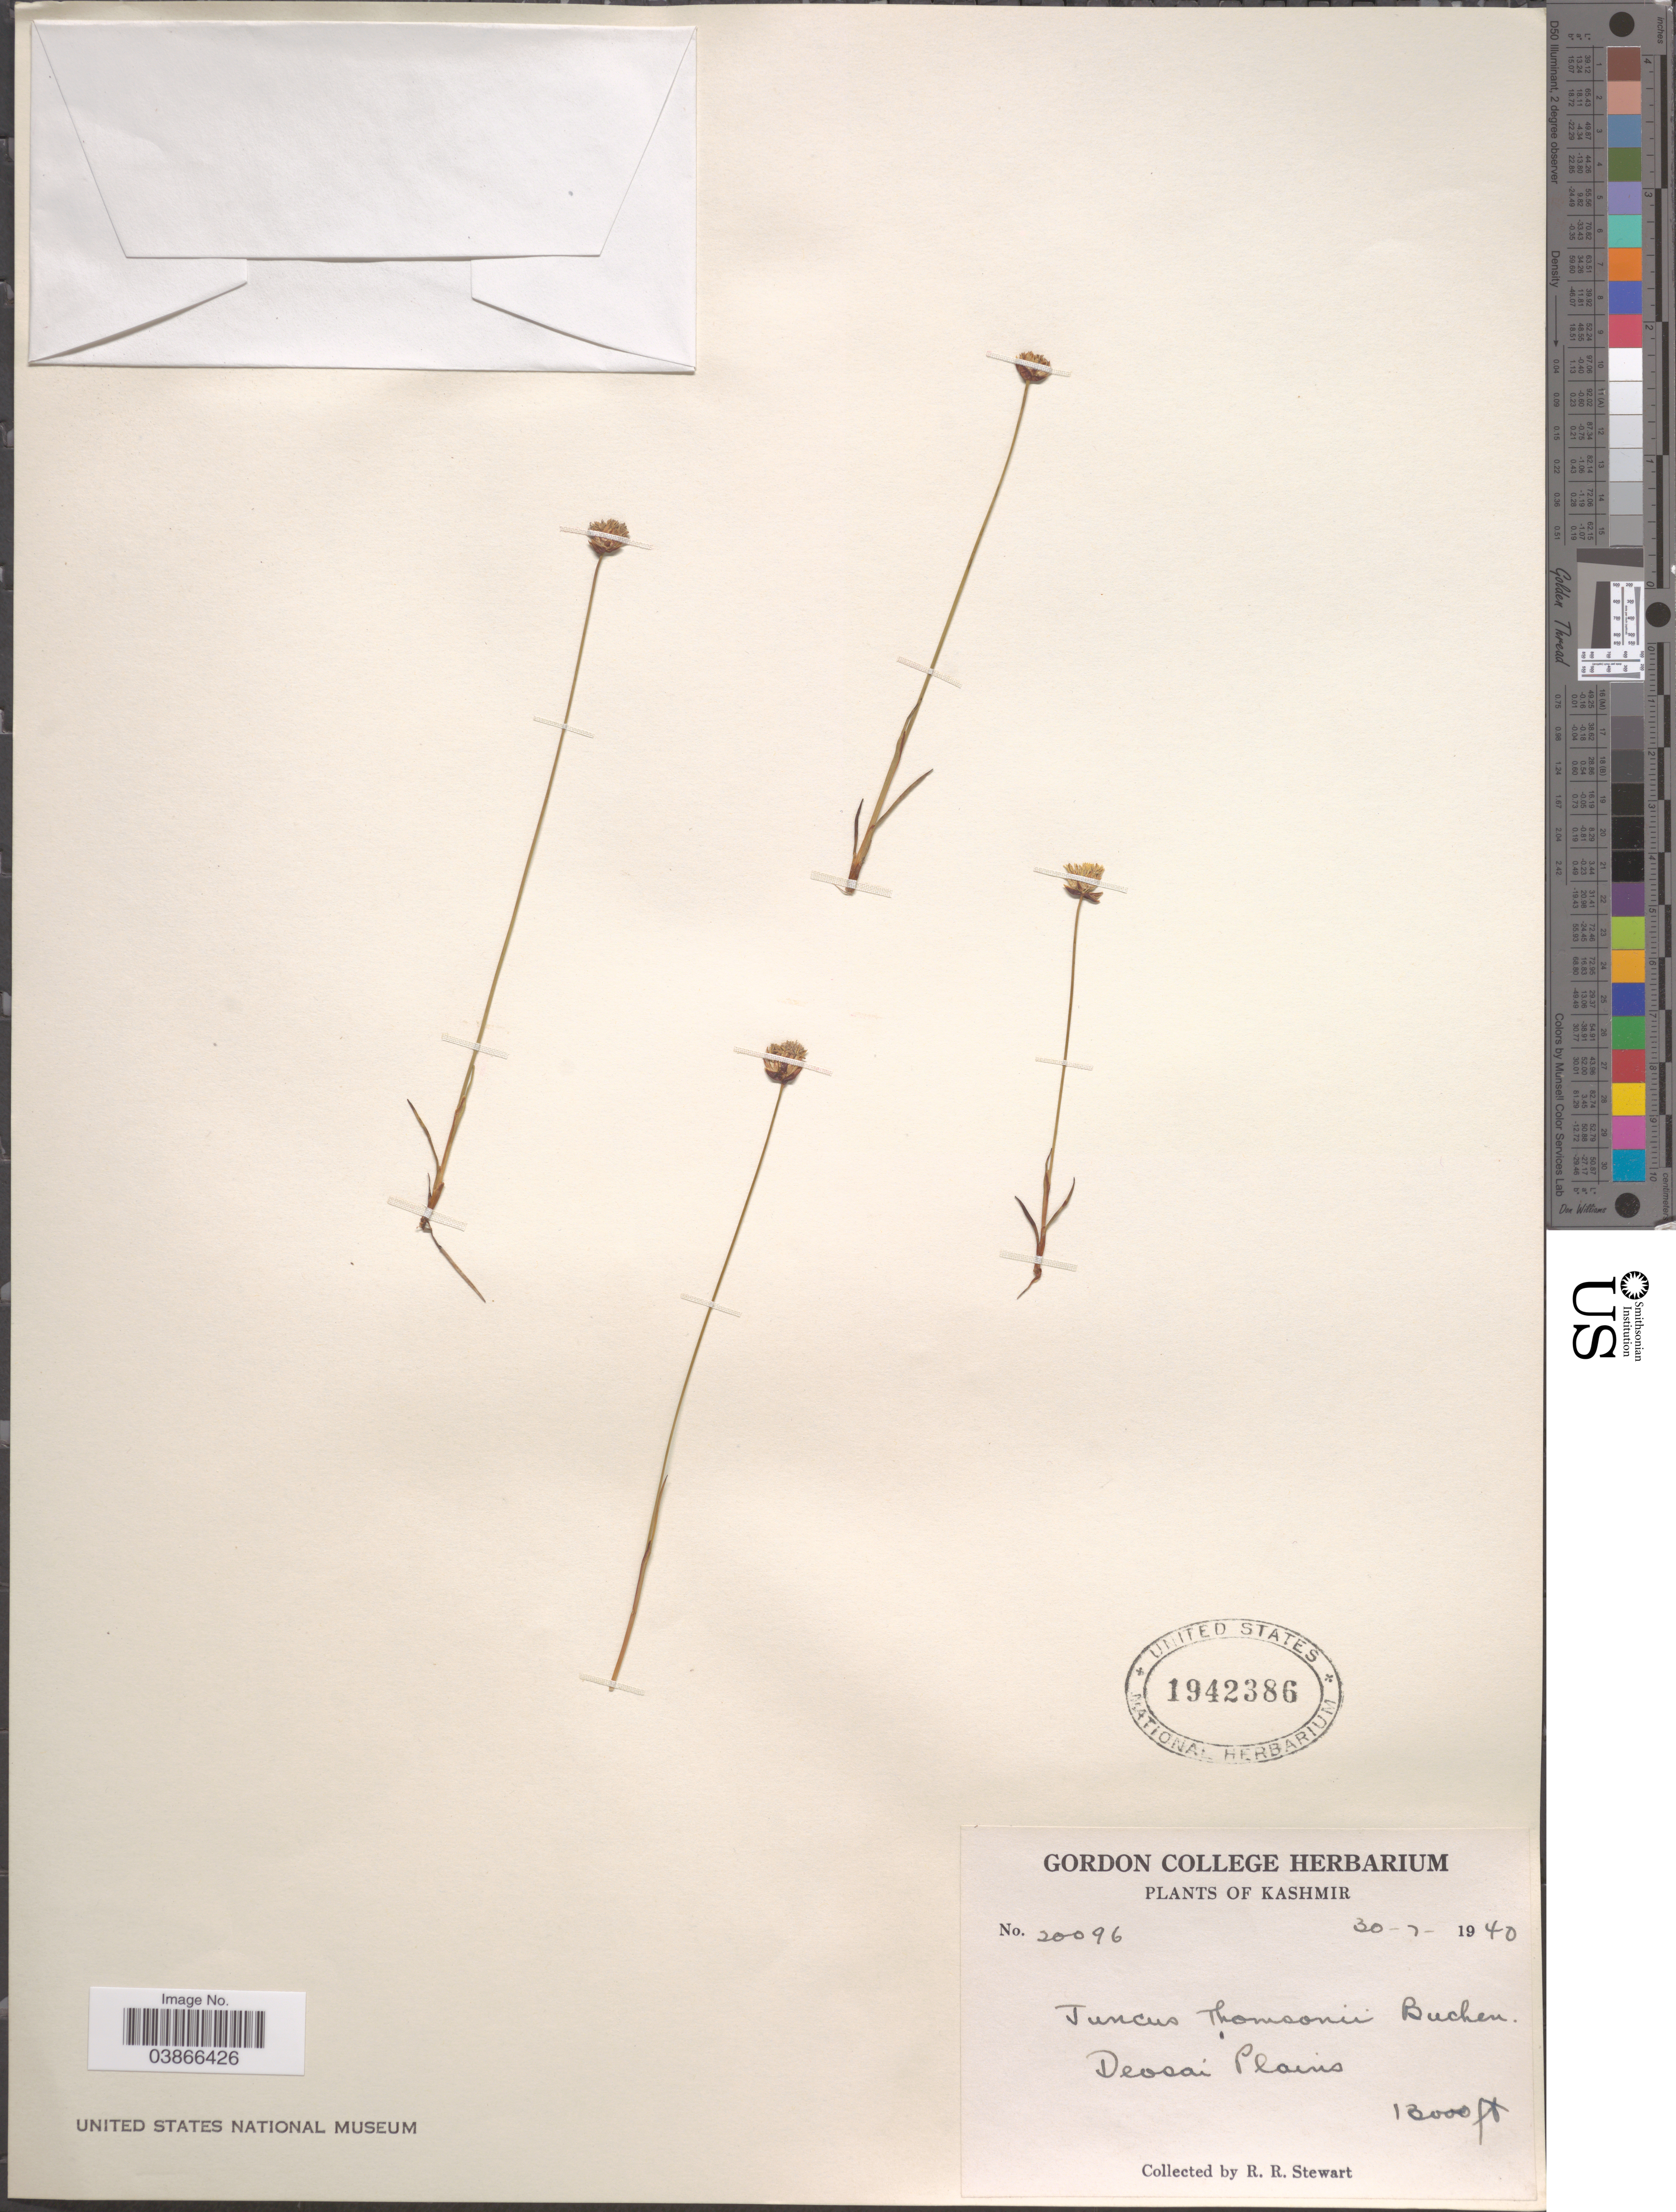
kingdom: Plantae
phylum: Tracheophyta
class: Liliopsida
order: Poales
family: Juncaceae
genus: Juncus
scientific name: Juncus thomsonii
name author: Buchenau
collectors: R. Stewart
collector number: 20096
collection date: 1940-07-30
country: India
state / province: Jammu and Kashmir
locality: Kashmir. Deosai Plains.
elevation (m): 3962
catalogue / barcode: US 1942386